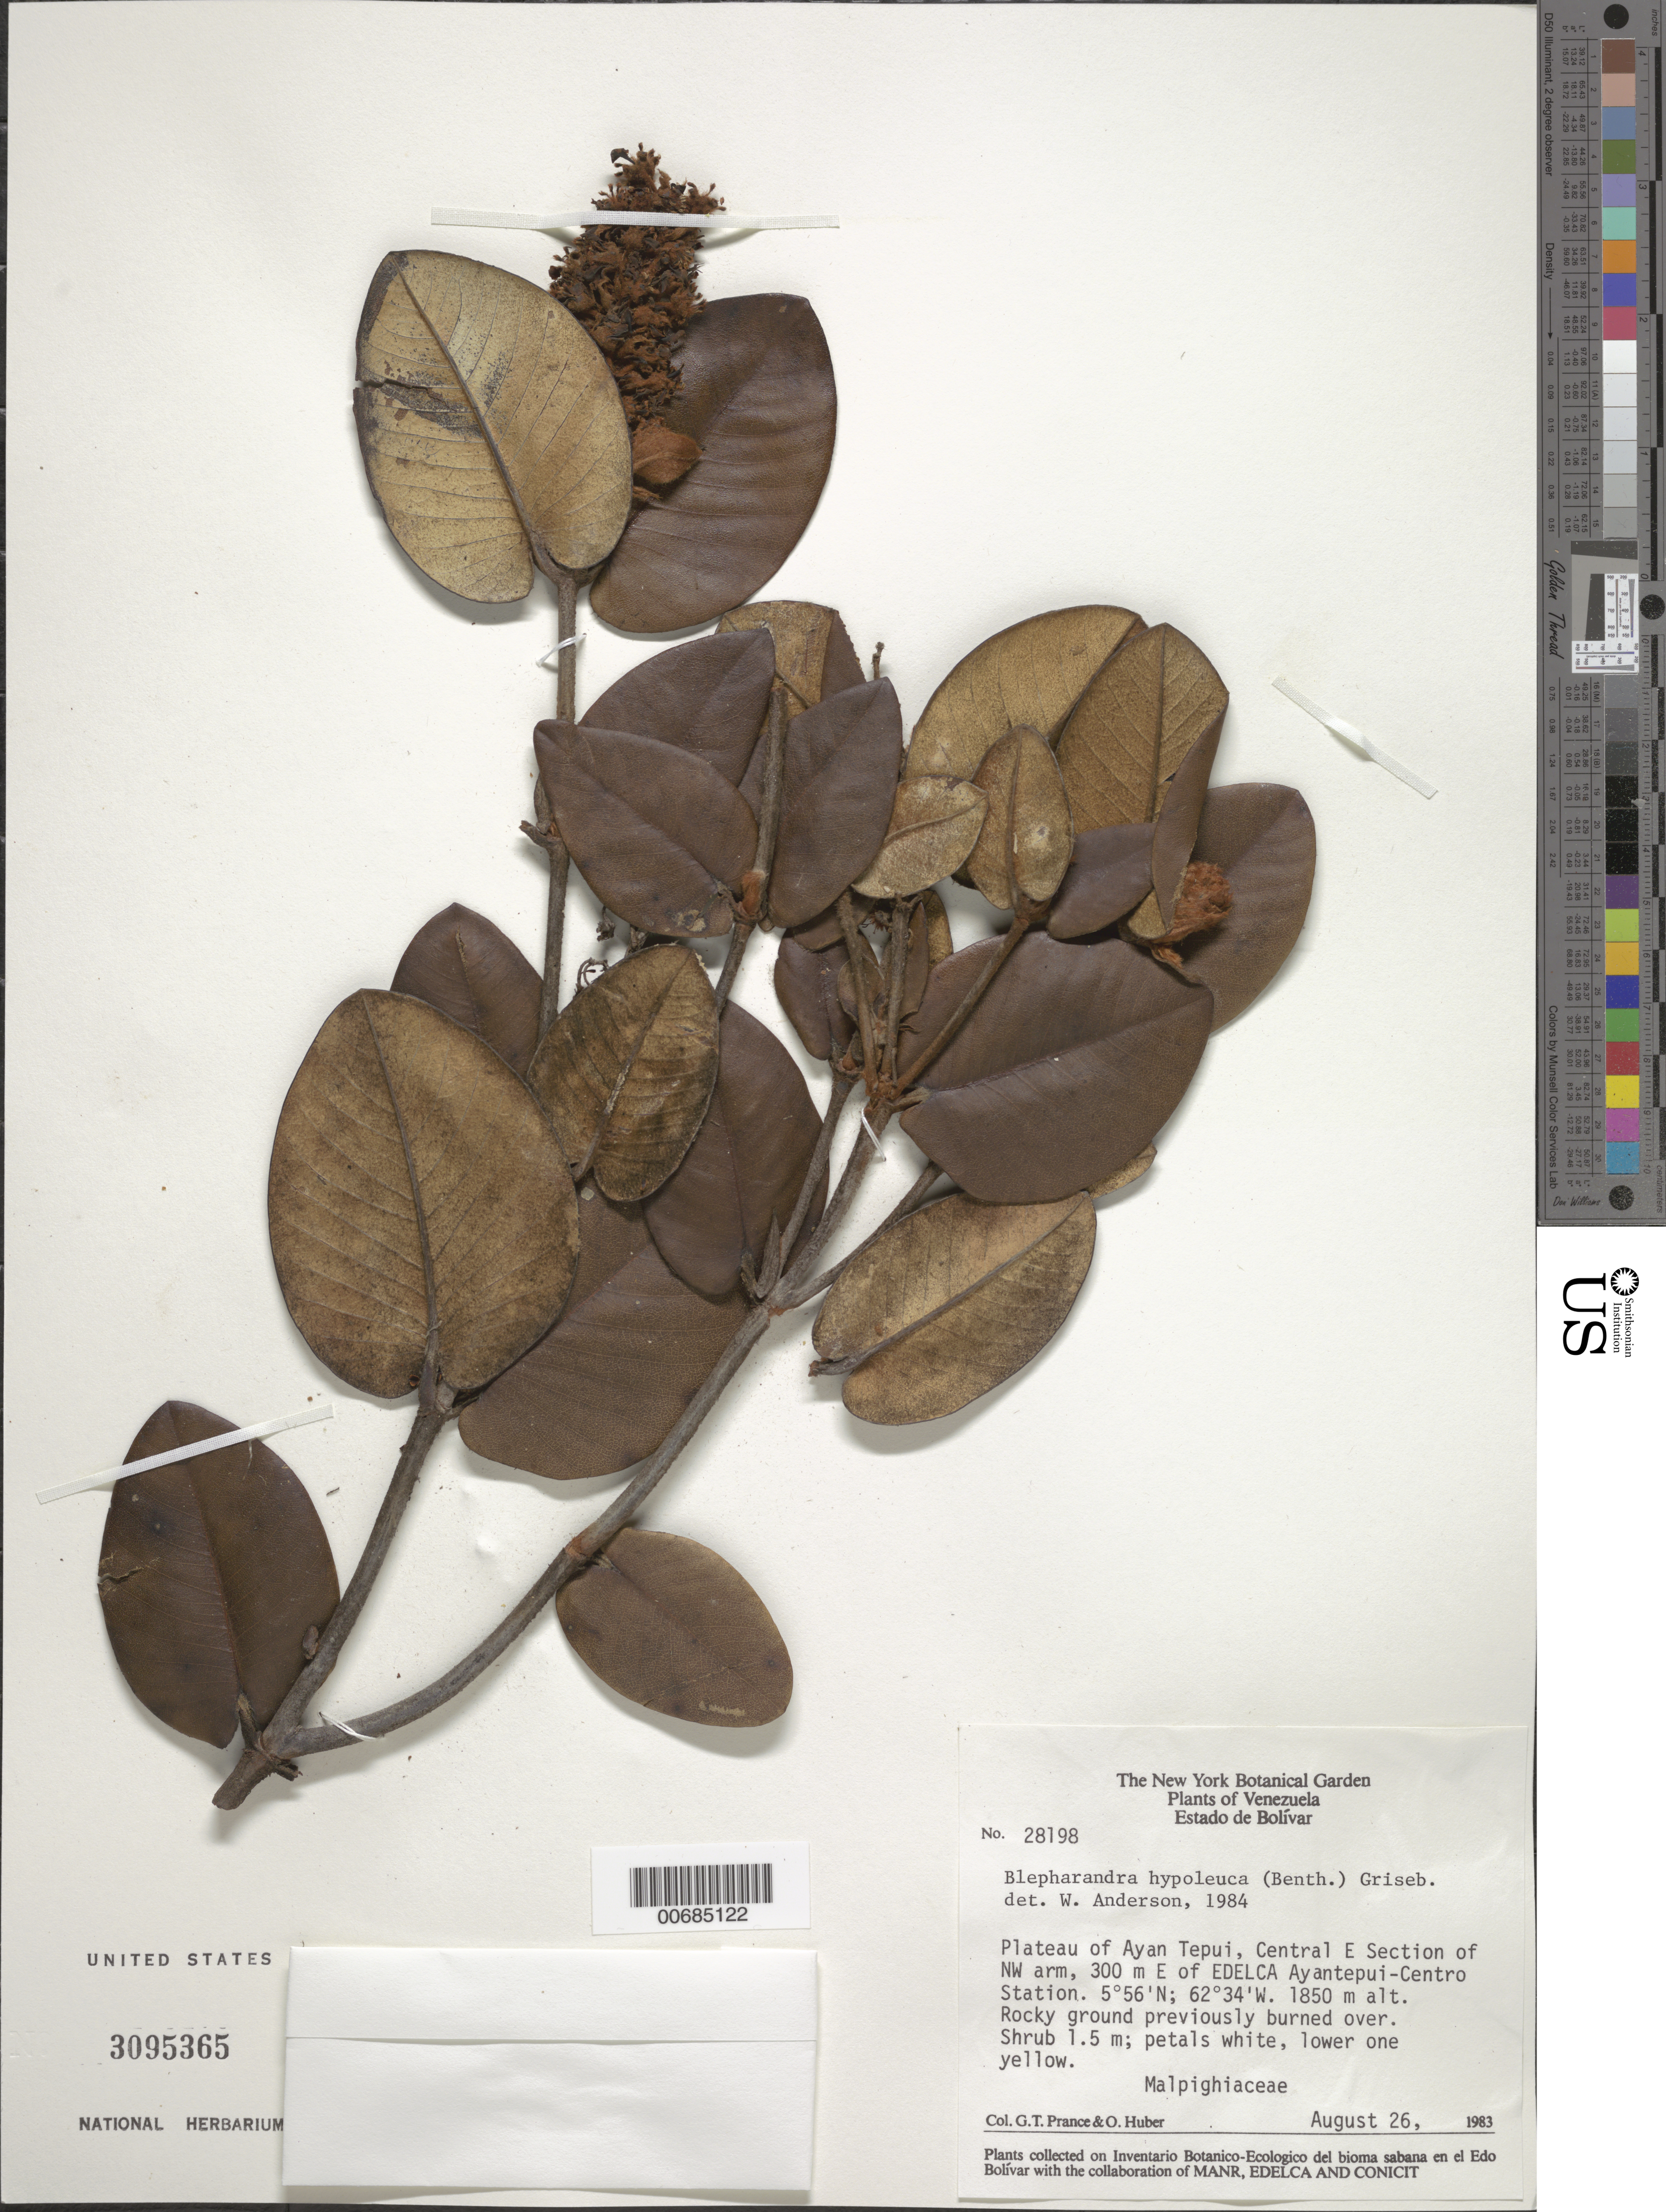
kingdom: Plantae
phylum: Tracheophyta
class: Magnoliopsida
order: Malpighiales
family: Malpighiaceae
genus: Blepharandra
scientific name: Blepharandra hypoleuca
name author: (Benth.) Griseb.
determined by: Anderson, W. R., (MICH), University of Michigan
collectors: G. T. Prance & O. Huber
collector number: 28198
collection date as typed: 26-Aug-83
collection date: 1983-08-26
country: Venezuela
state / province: Bolívar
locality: Auyan tepuí plateau, 300 m E of EDELAC Aantepuí-Centro Station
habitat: Rocky ground previously burned over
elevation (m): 1850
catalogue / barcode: US 3095365